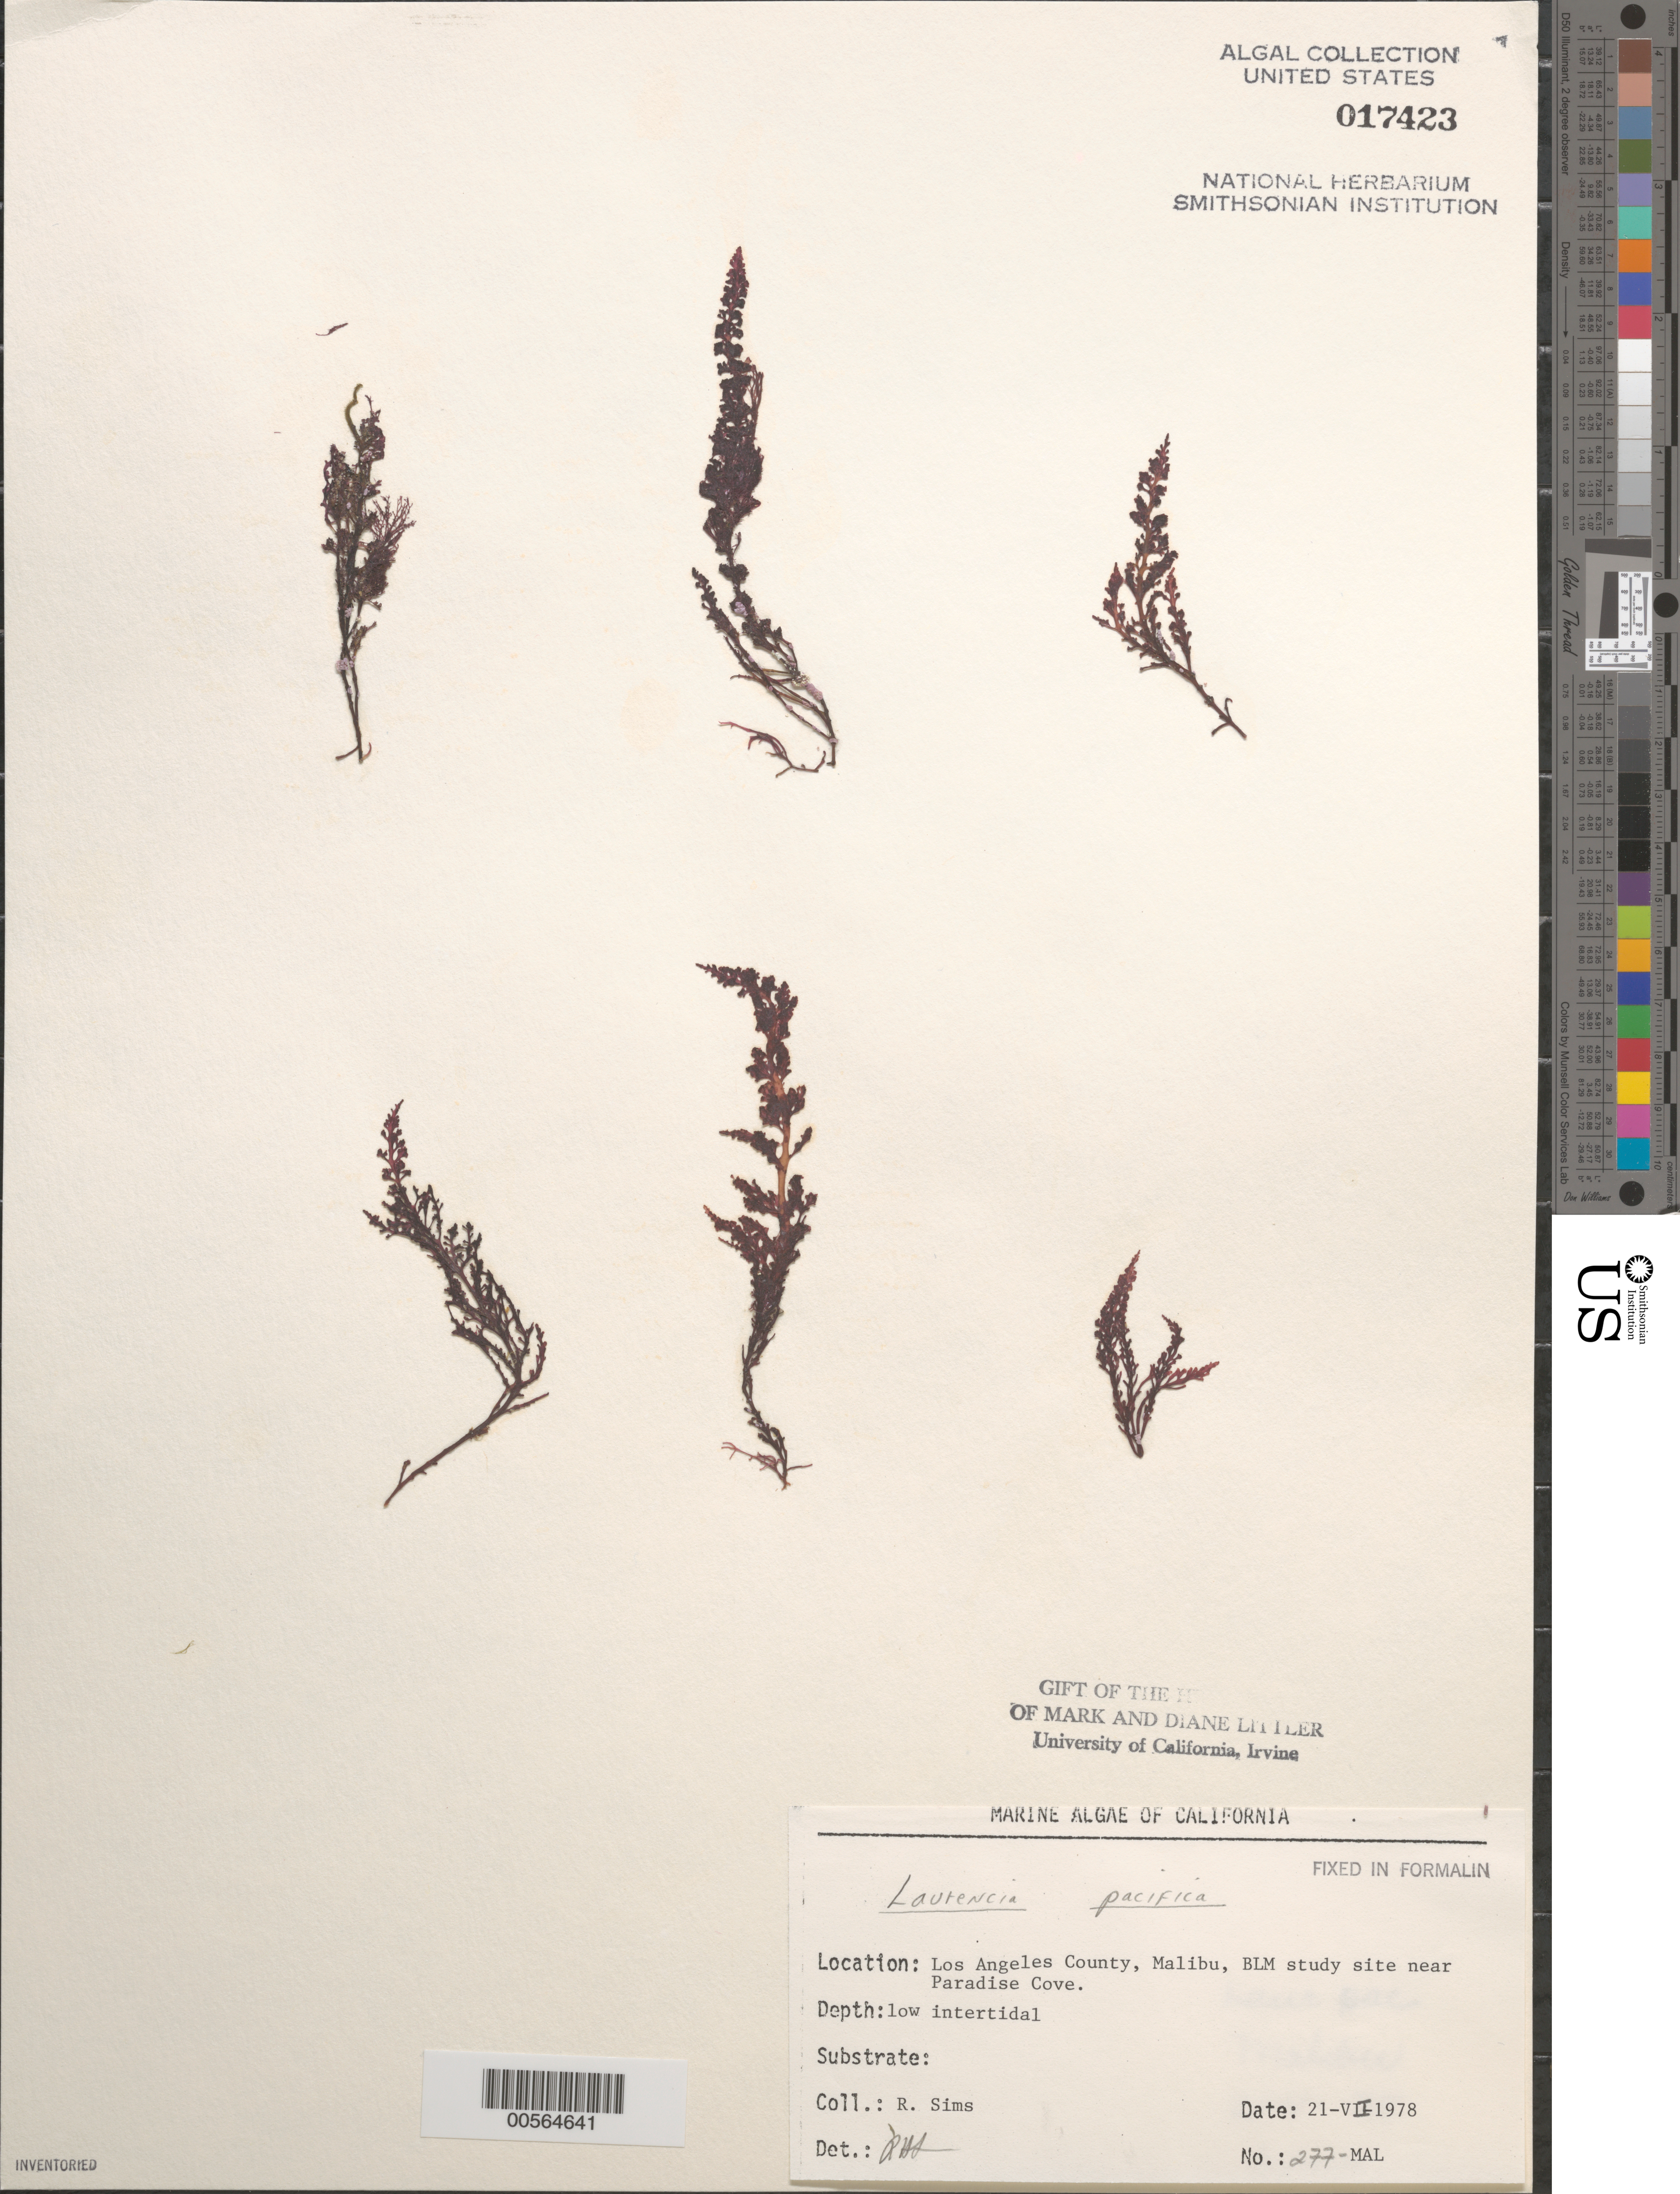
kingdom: Plantae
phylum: Rhodophyta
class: Florideophyceae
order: Ceramiales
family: Rhodomelaceae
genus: Laurencia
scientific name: Laurencia pacifica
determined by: Sims, Robert H.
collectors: R. H. Sims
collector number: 277-MAL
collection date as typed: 21 Jul 1978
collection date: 1978-07-21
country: United States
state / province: California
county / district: Los Angeles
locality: Malibu, near Paradise Cove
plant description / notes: BLM-SOCALBIGHT Rocky Intertidal Survey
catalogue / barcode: US 17423